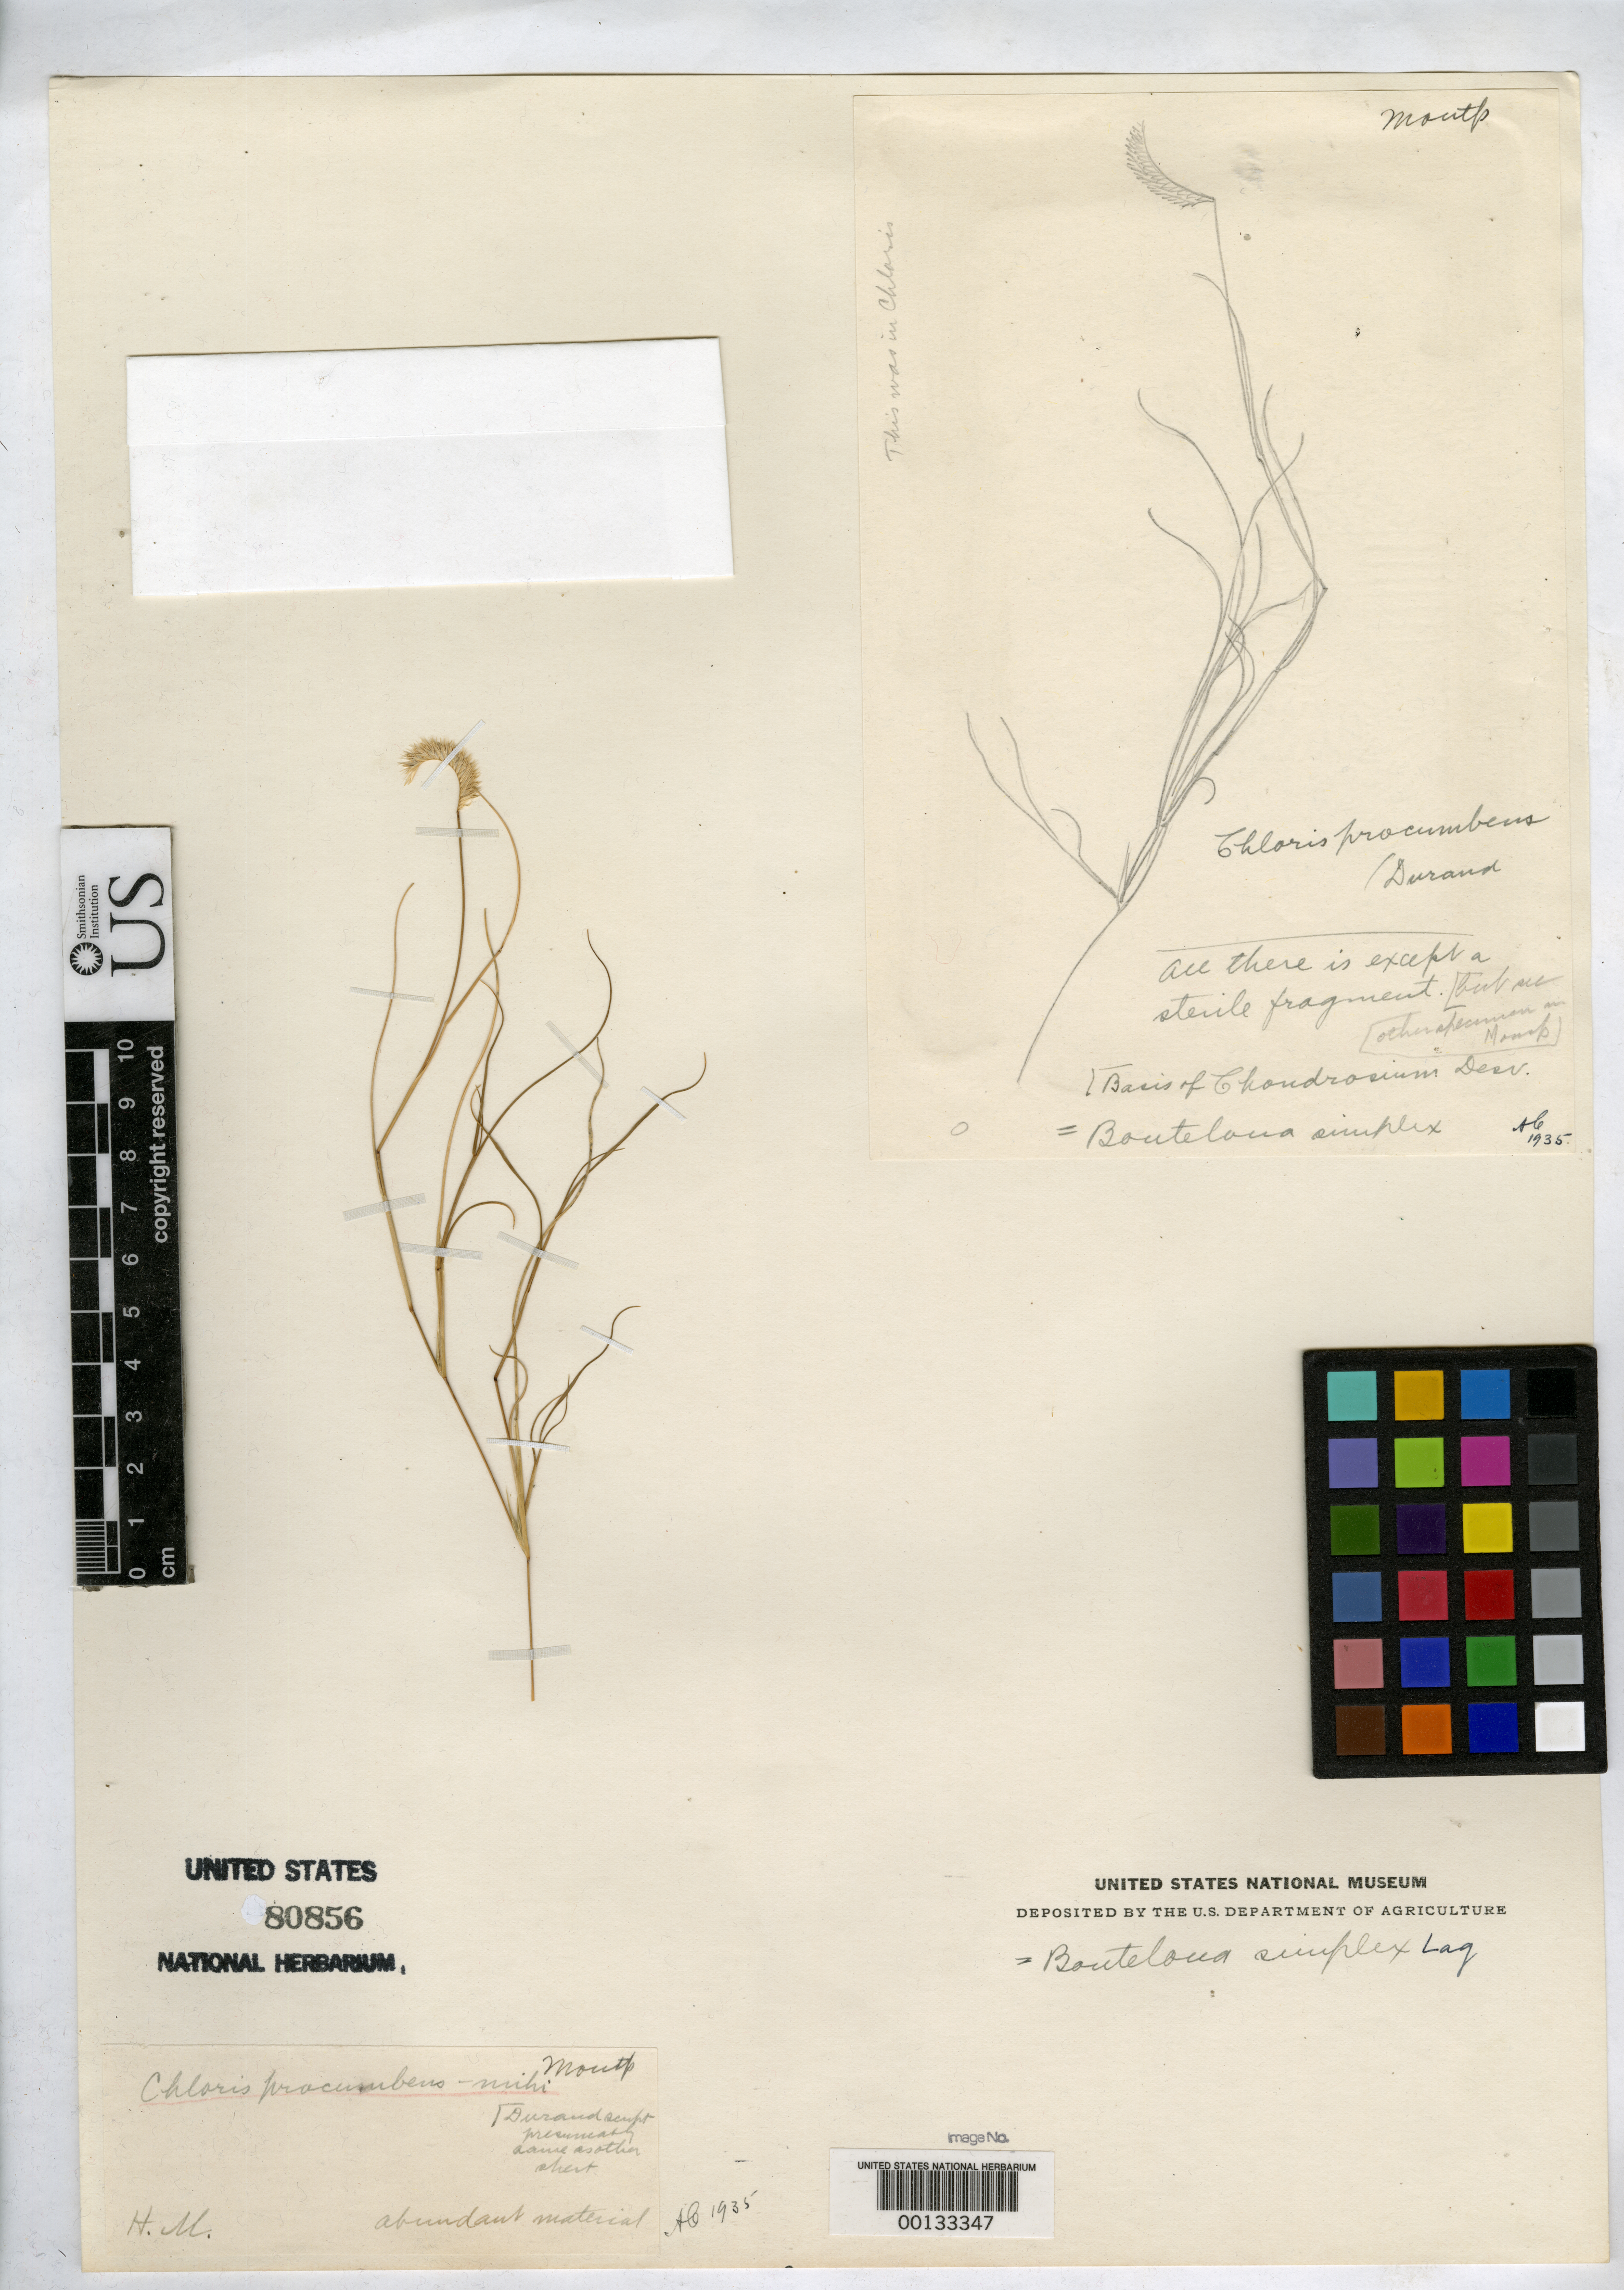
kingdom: Plantae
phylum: Tracheophyta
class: Liliopsida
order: Poales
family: Poaceae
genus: Chloris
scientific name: Chloris procumbens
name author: P. Durand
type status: Type Fragment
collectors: L. Née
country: Argentina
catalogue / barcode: US 80856